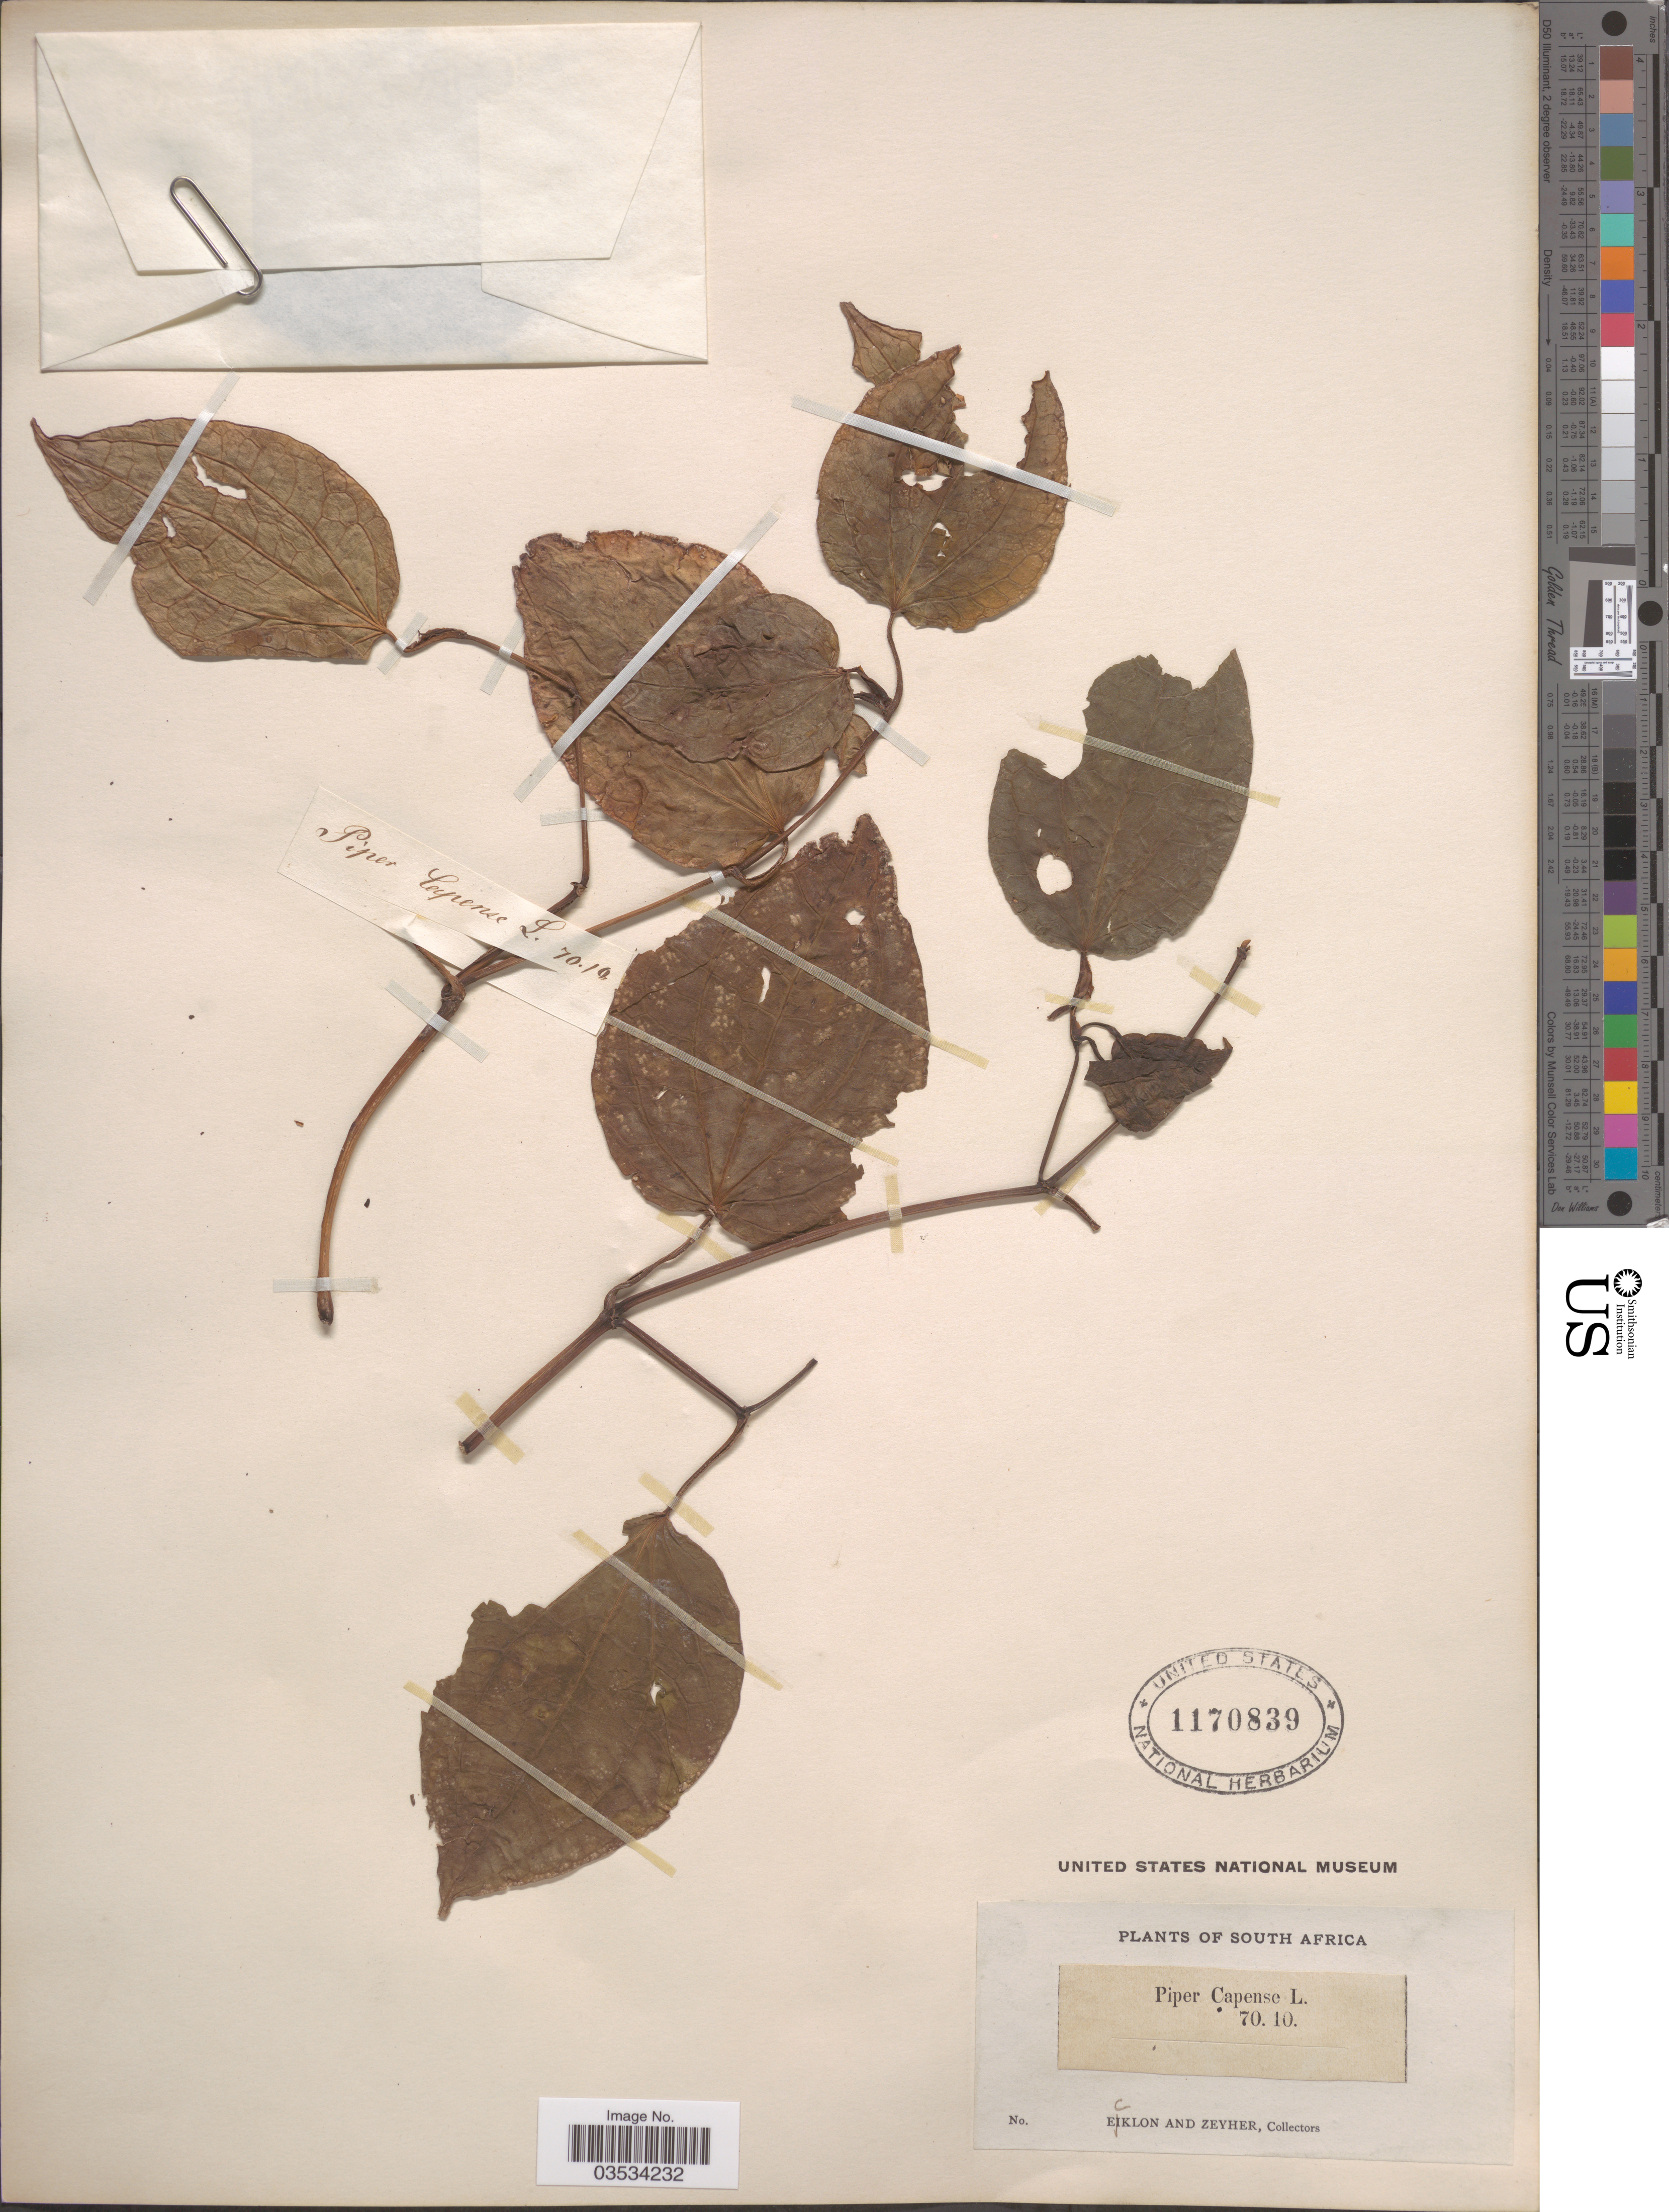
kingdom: Plantae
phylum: Tracheophyta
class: Magnoliopsida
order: Piperales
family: Piperaceae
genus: Piper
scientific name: Piper capense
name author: L. f.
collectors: -. Ecklon & -. Zeyher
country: South Africa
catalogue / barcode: US 1170839